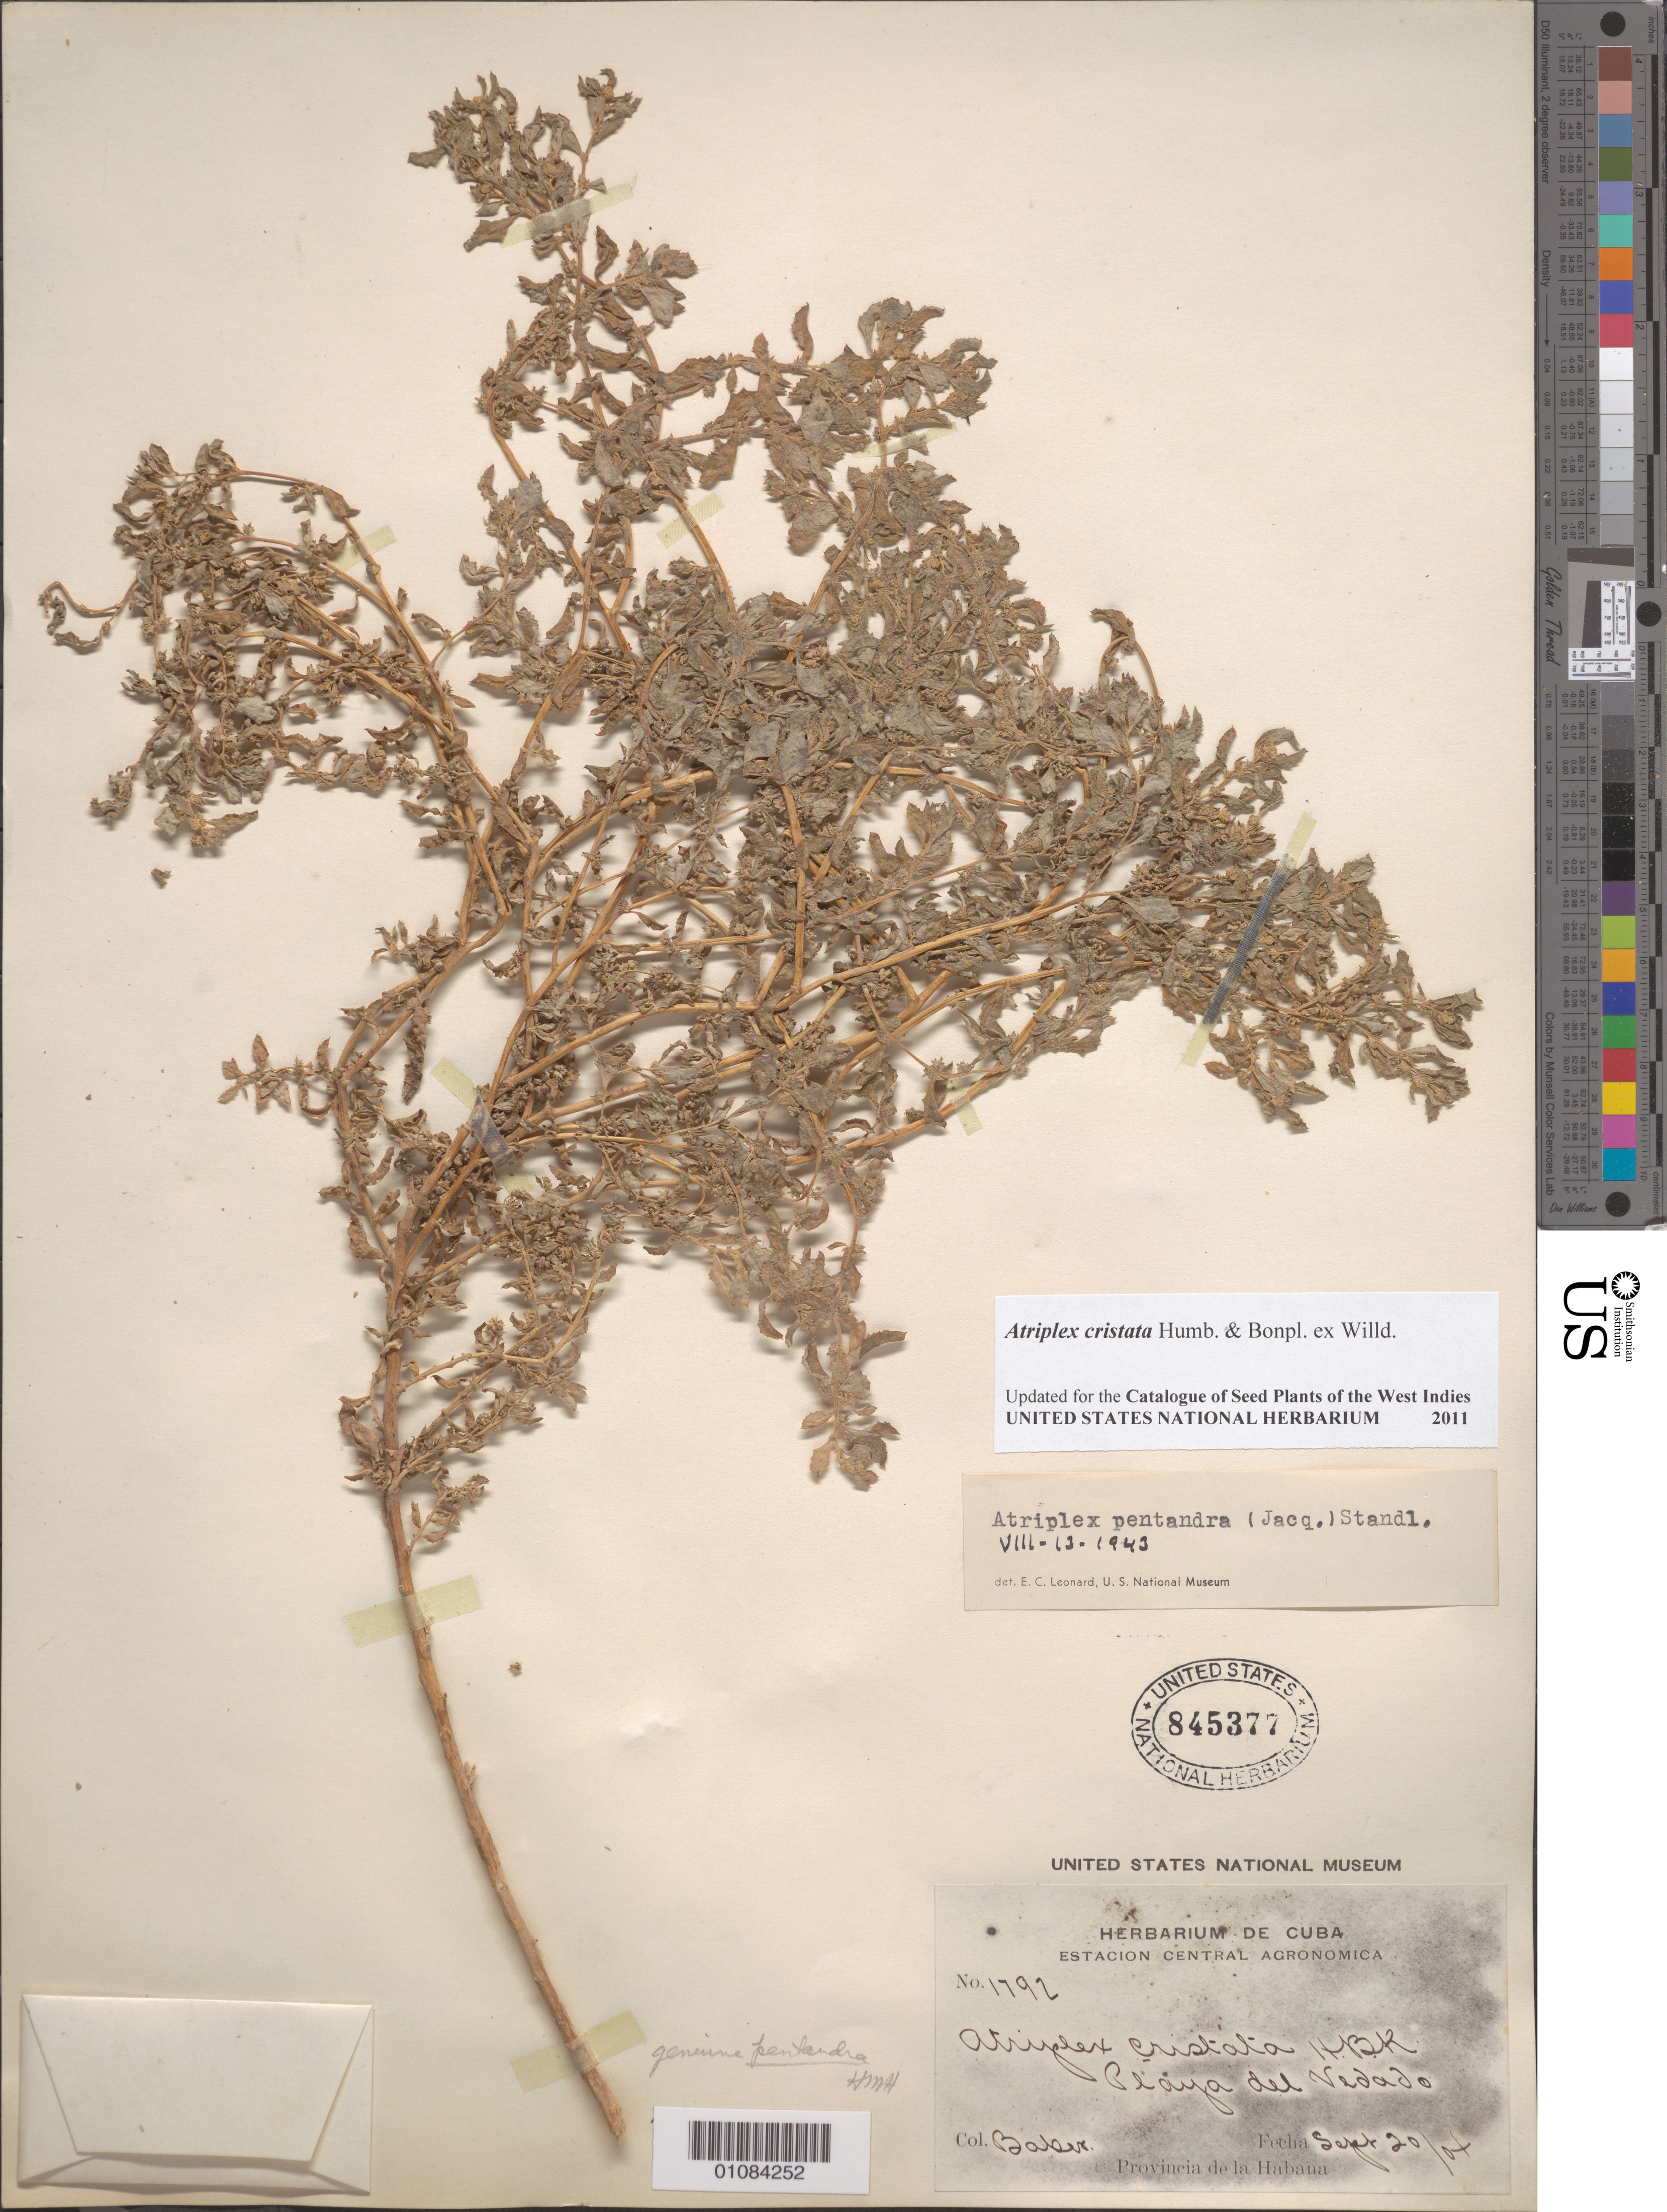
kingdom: Plantae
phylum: Tracheophyta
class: Magnoliopsida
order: Caryophyllales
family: Amaranthaceae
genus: Atriplex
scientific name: Atriplex cristata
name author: Humb. & Bonpl. ex Willd.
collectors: C. F. Baker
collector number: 1792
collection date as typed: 20 Sep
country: Cuba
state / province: La Habana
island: Cuba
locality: Playa del Vedado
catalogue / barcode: US 845377